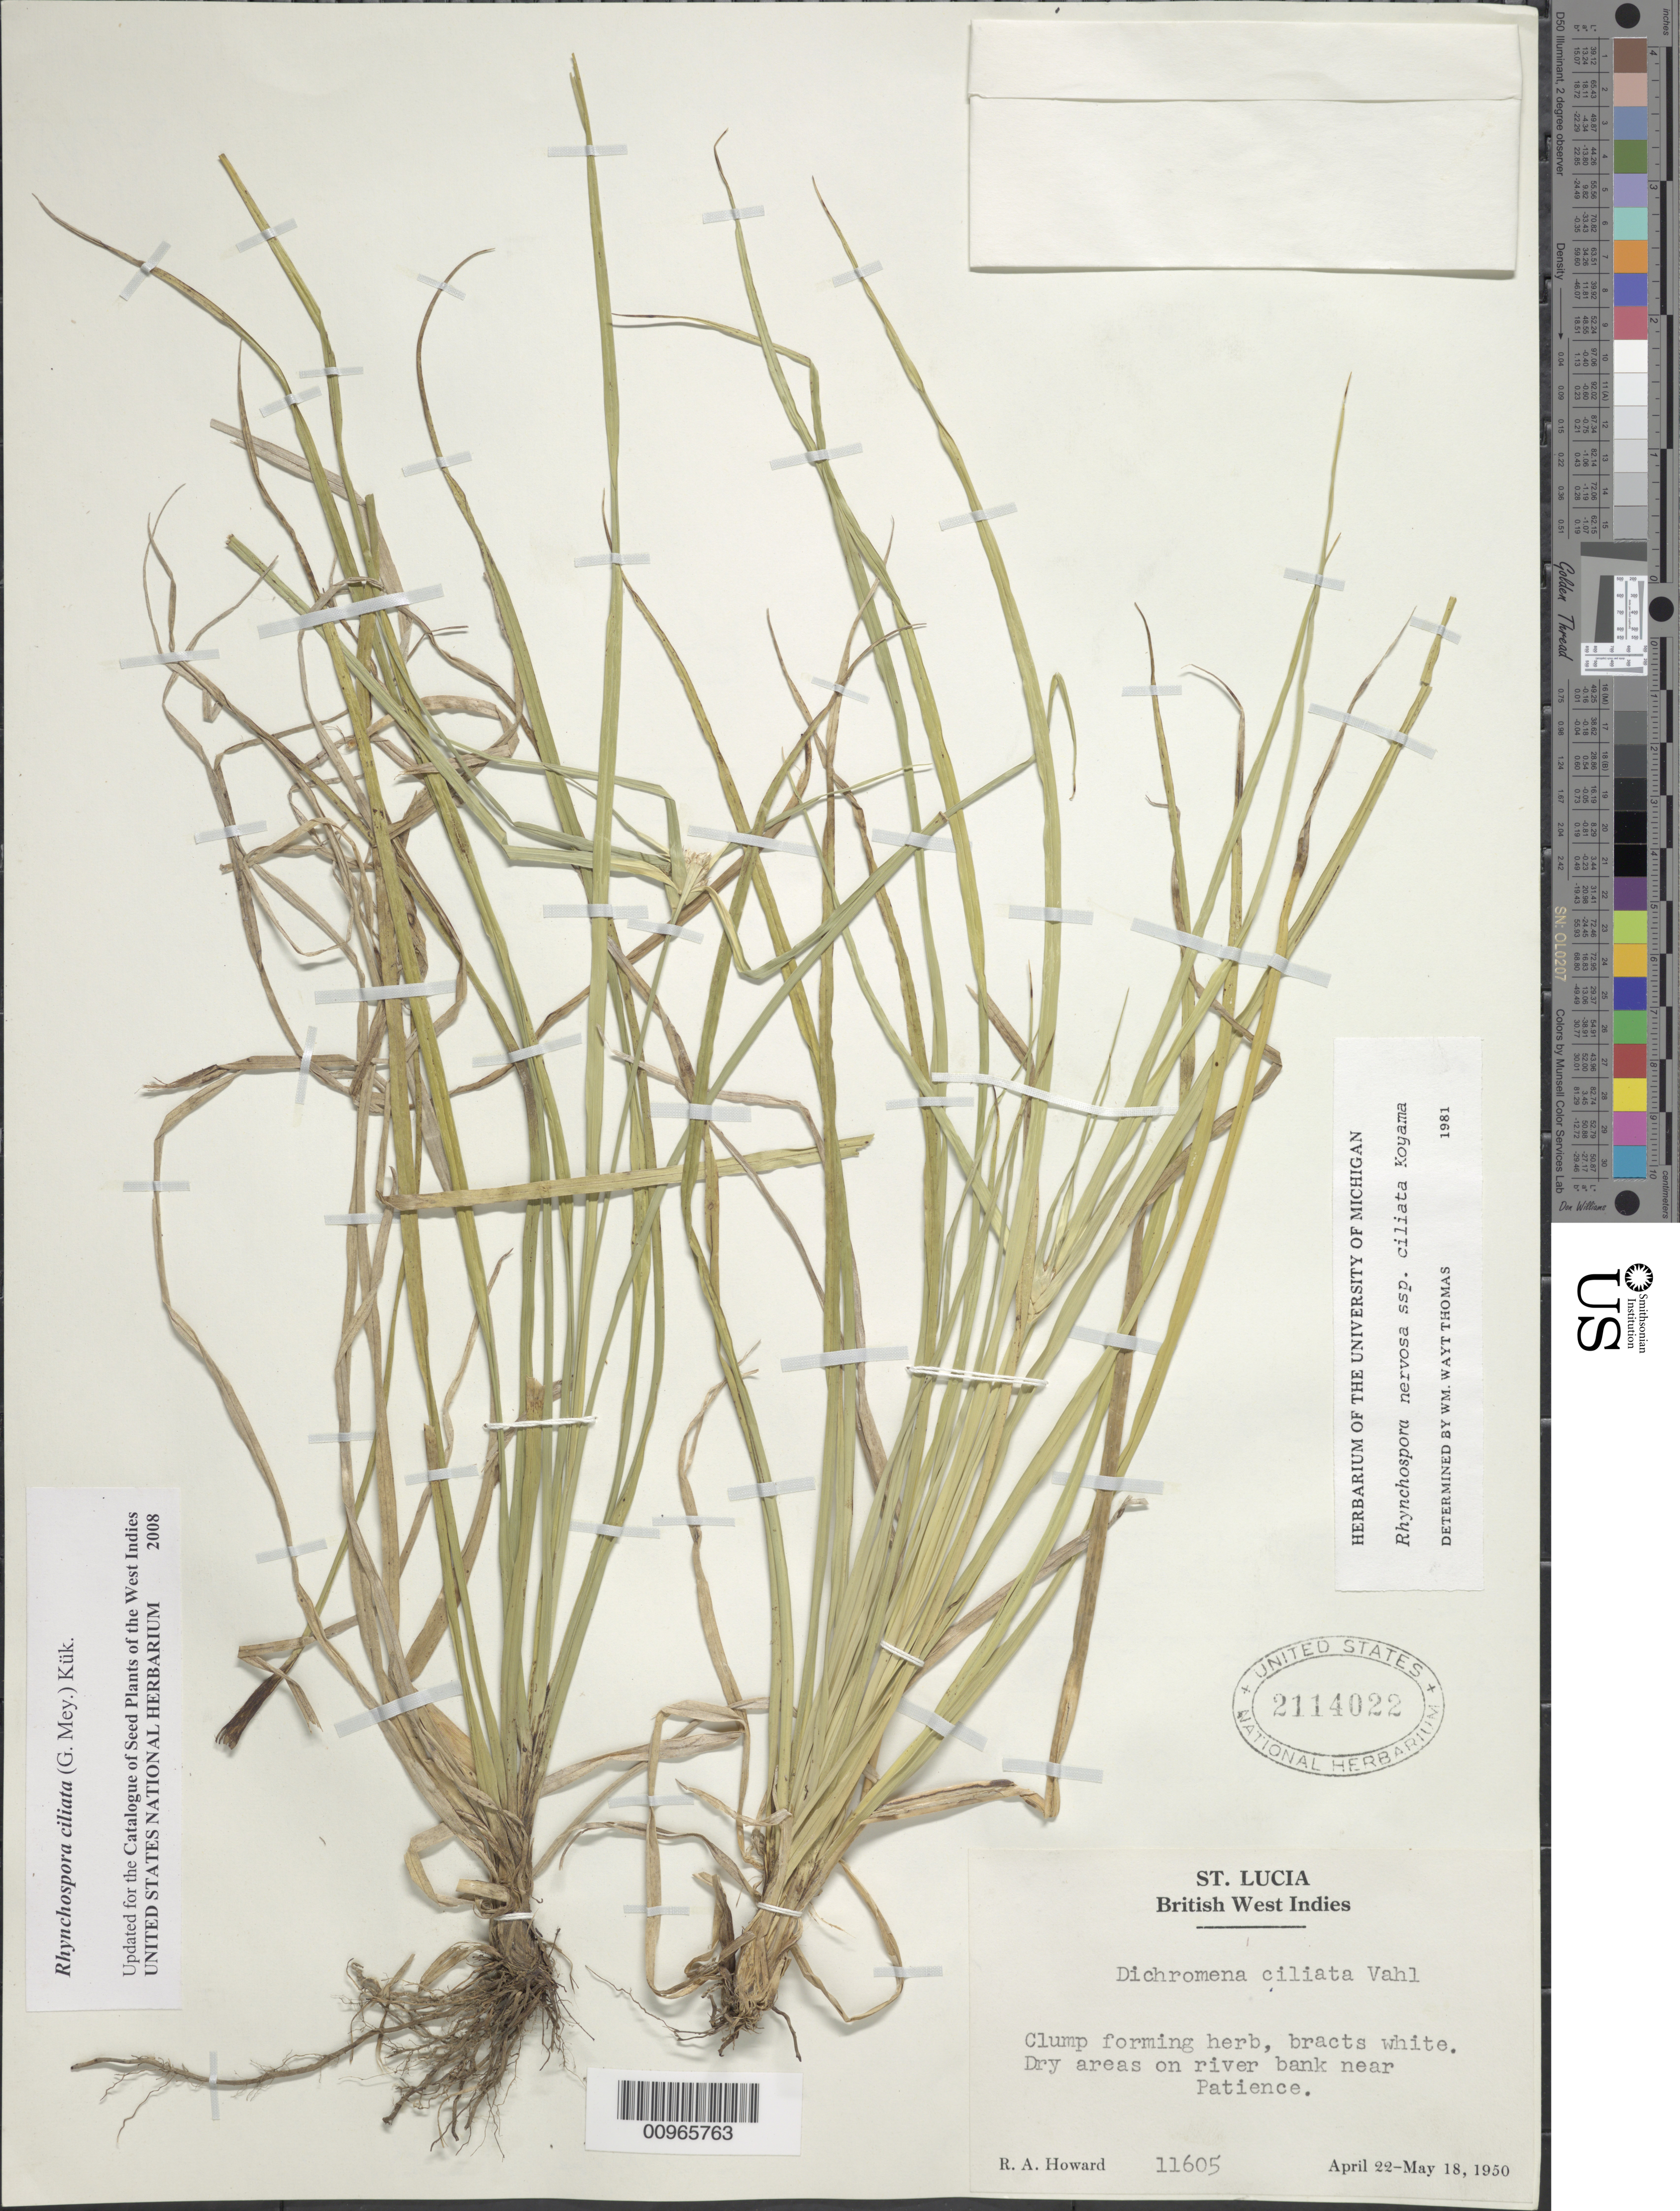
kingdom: Plantae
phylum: Tracheophyta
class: Liliopsida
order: Poales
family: Cyperaceae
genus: Rhynchospora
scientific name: Rhynchospora ciliata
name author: (G. Mey.) Kük.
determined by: Strong, M. T., (US), Smithsonian Institution - National Museum of Natural History (UNITED STATES)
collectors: R. A. Howard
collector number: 11605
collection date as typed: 22 Apr 1950 to 18 May 1950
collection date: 1950-04-22/1950-05-18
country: St. Lucia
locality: River bank near Patience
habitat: Dry areas on river bank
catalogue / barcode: US 2114022